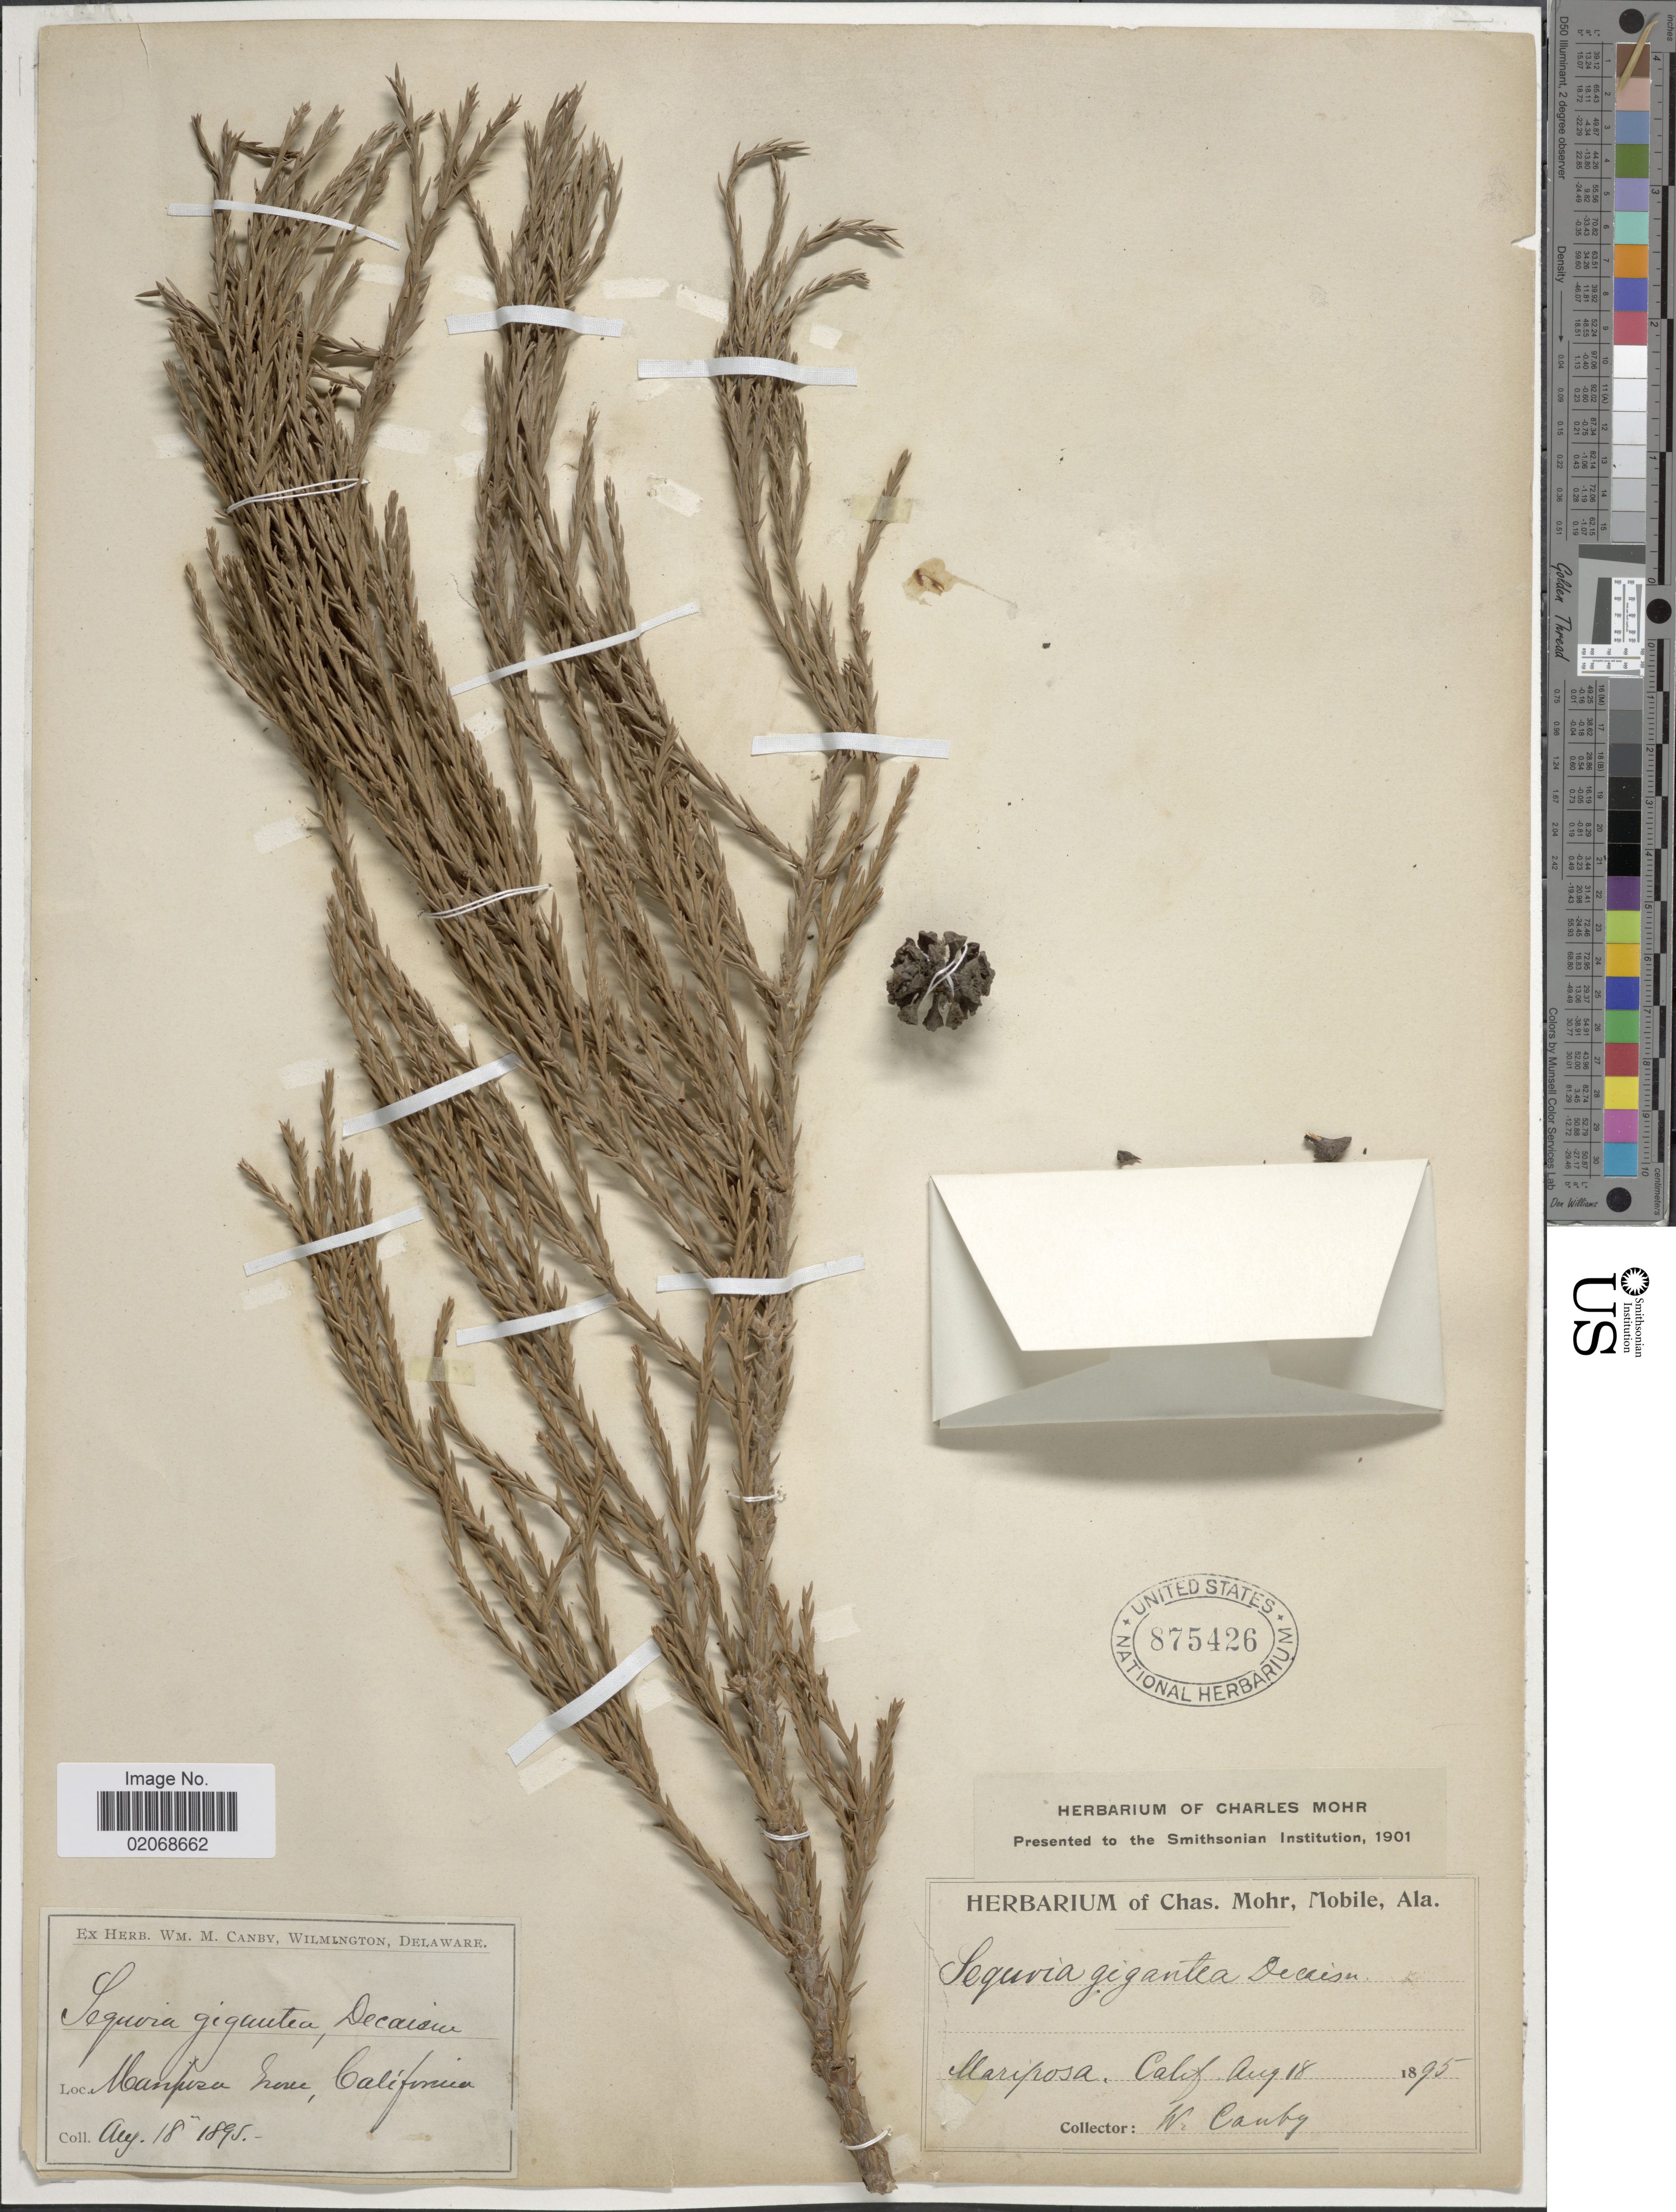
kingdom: Plantae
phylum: Tracheophyta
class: Pinopsida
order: Pinales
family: Cupressaceae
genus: Sequoia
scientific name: Sequoia gigantea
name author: (Lindl.) Decne.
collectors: W. M. Canby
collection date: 1895-08-18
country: United States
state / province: California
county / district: Mariposa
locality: Mariposa Grove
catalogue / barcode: US 875426